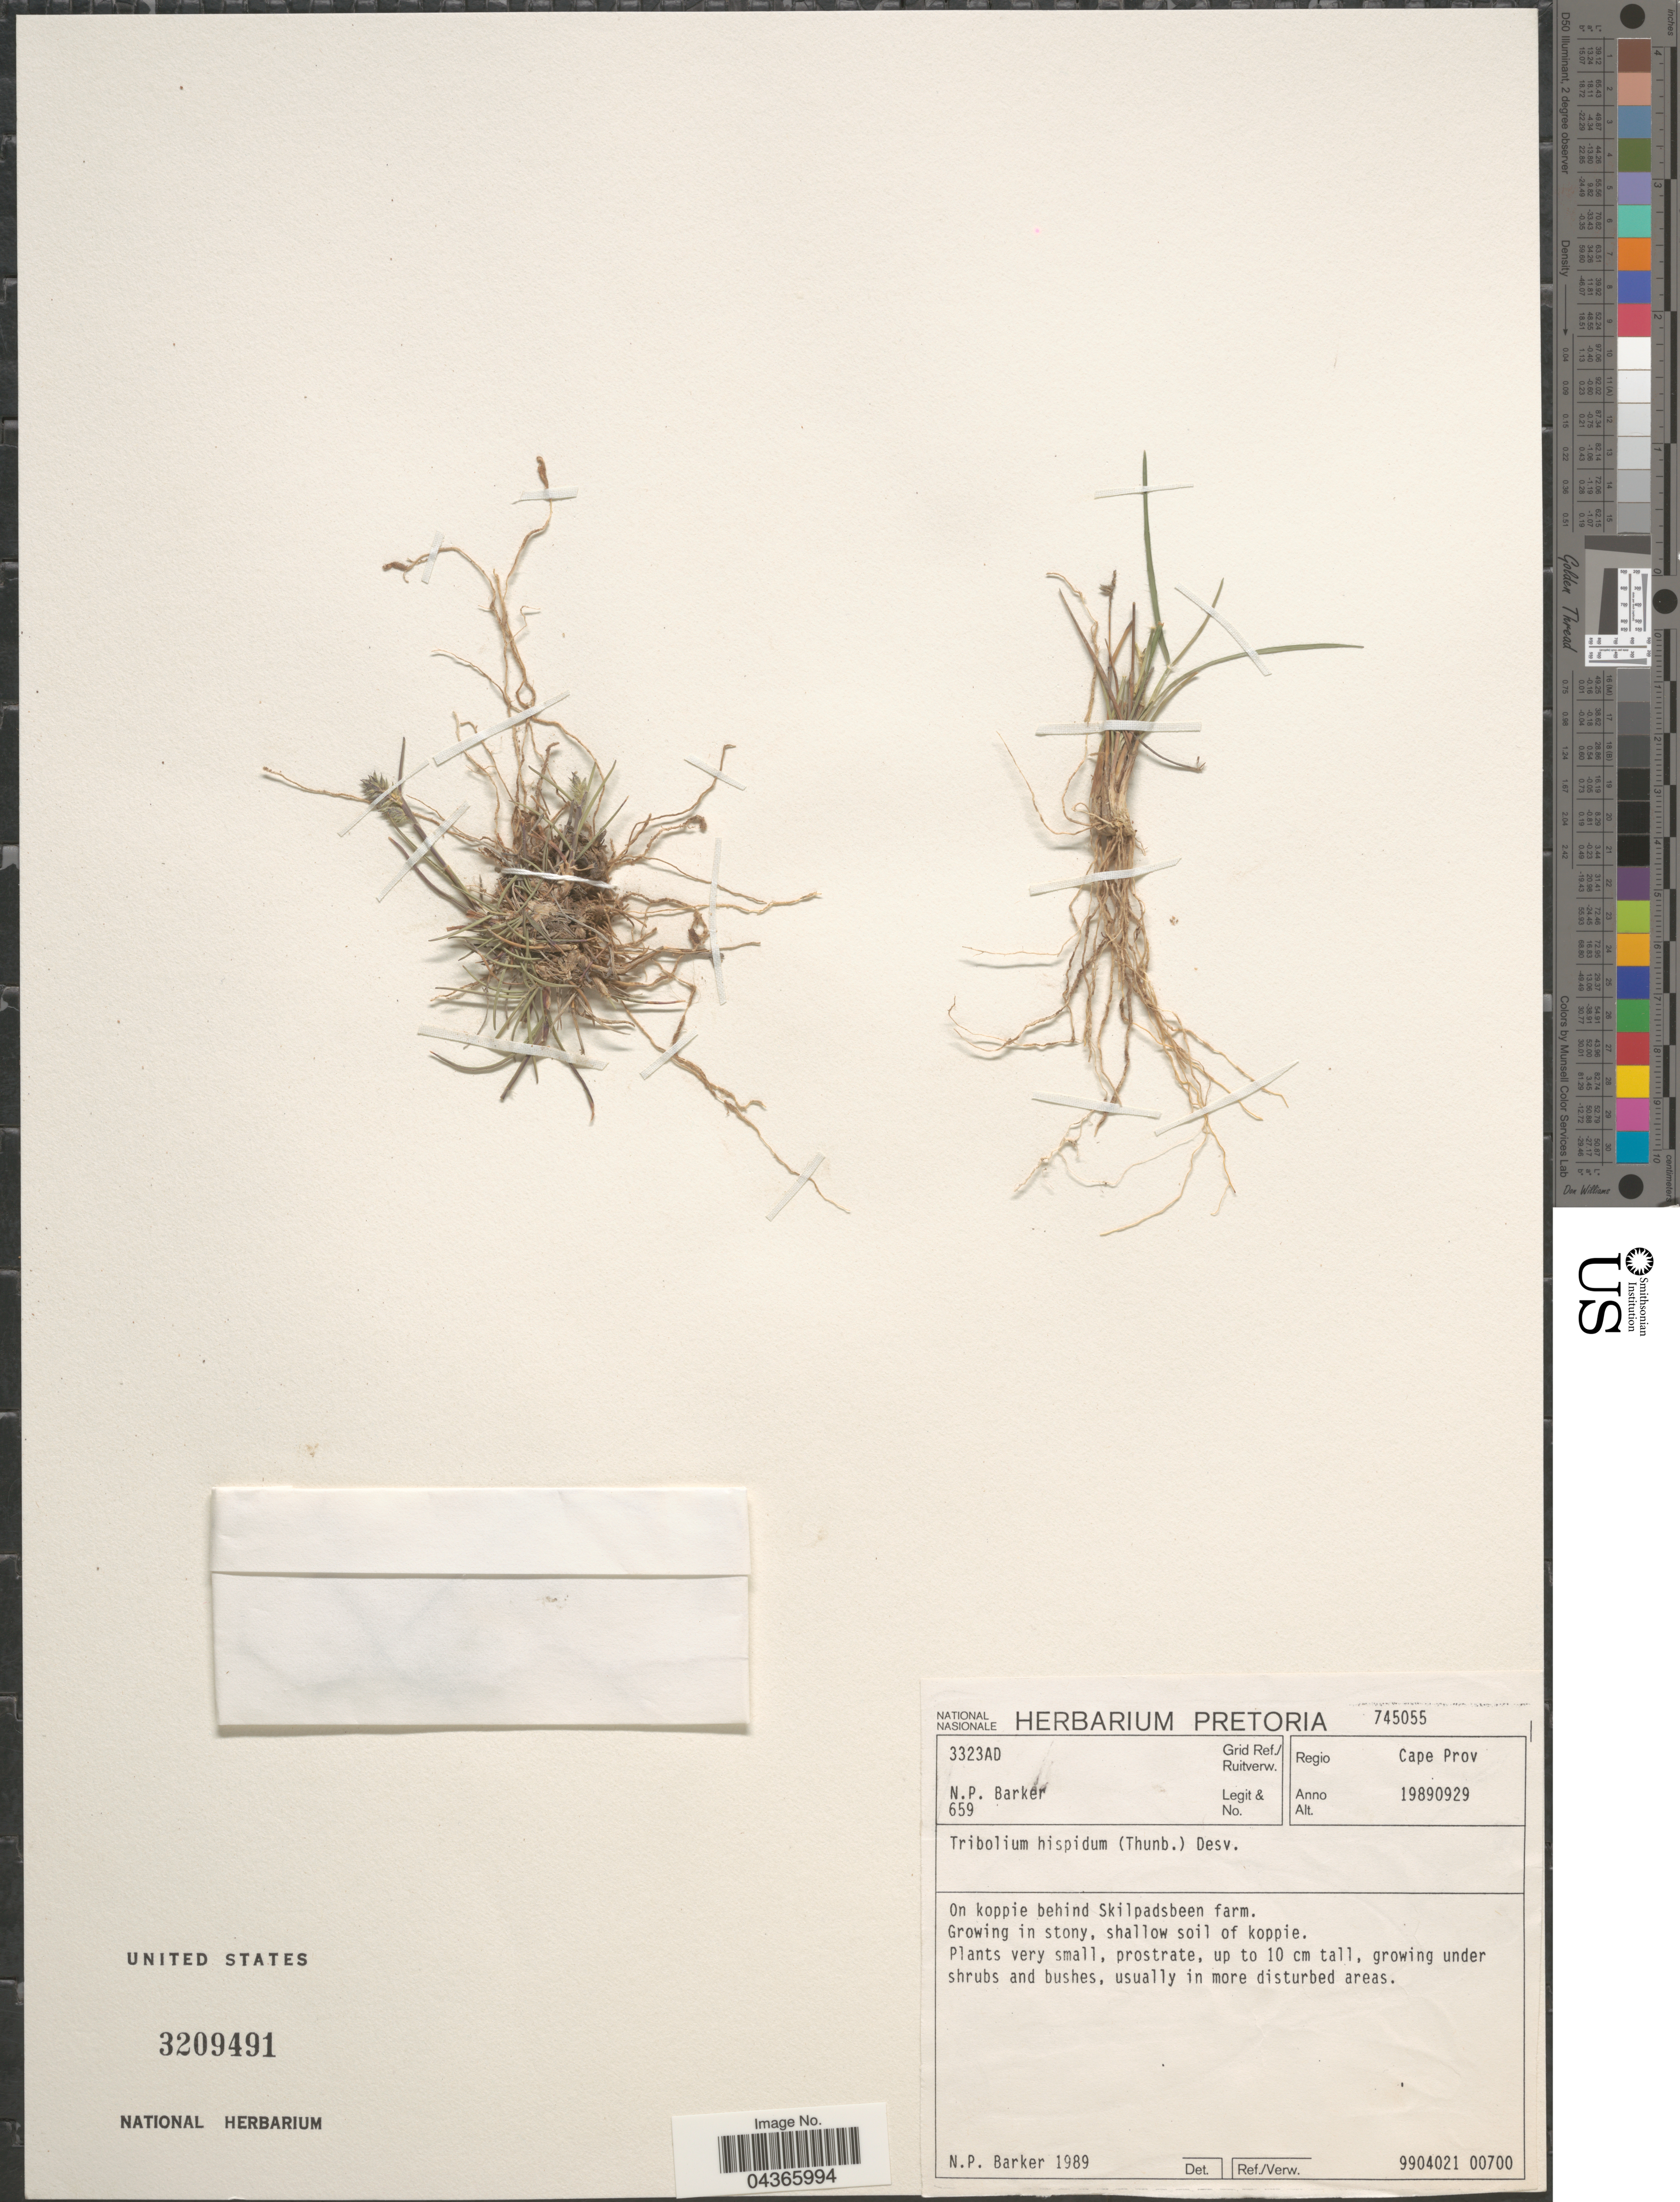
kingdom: Plantae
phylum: Tracheophyta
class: Liliopsida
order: Poales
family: Poaceae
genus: Tribolium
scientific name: Tribolium hispidum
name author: (Thunb.) Desv.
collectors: N. P. Barker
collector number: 659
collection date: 1989-09-29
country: South Africa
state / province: Eastern Cape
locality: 3323AD Grid Ref./Ruitverw. Regio Cape Prov. On koppie behind Skilpadsbeen farm.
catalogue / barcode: US 3209491